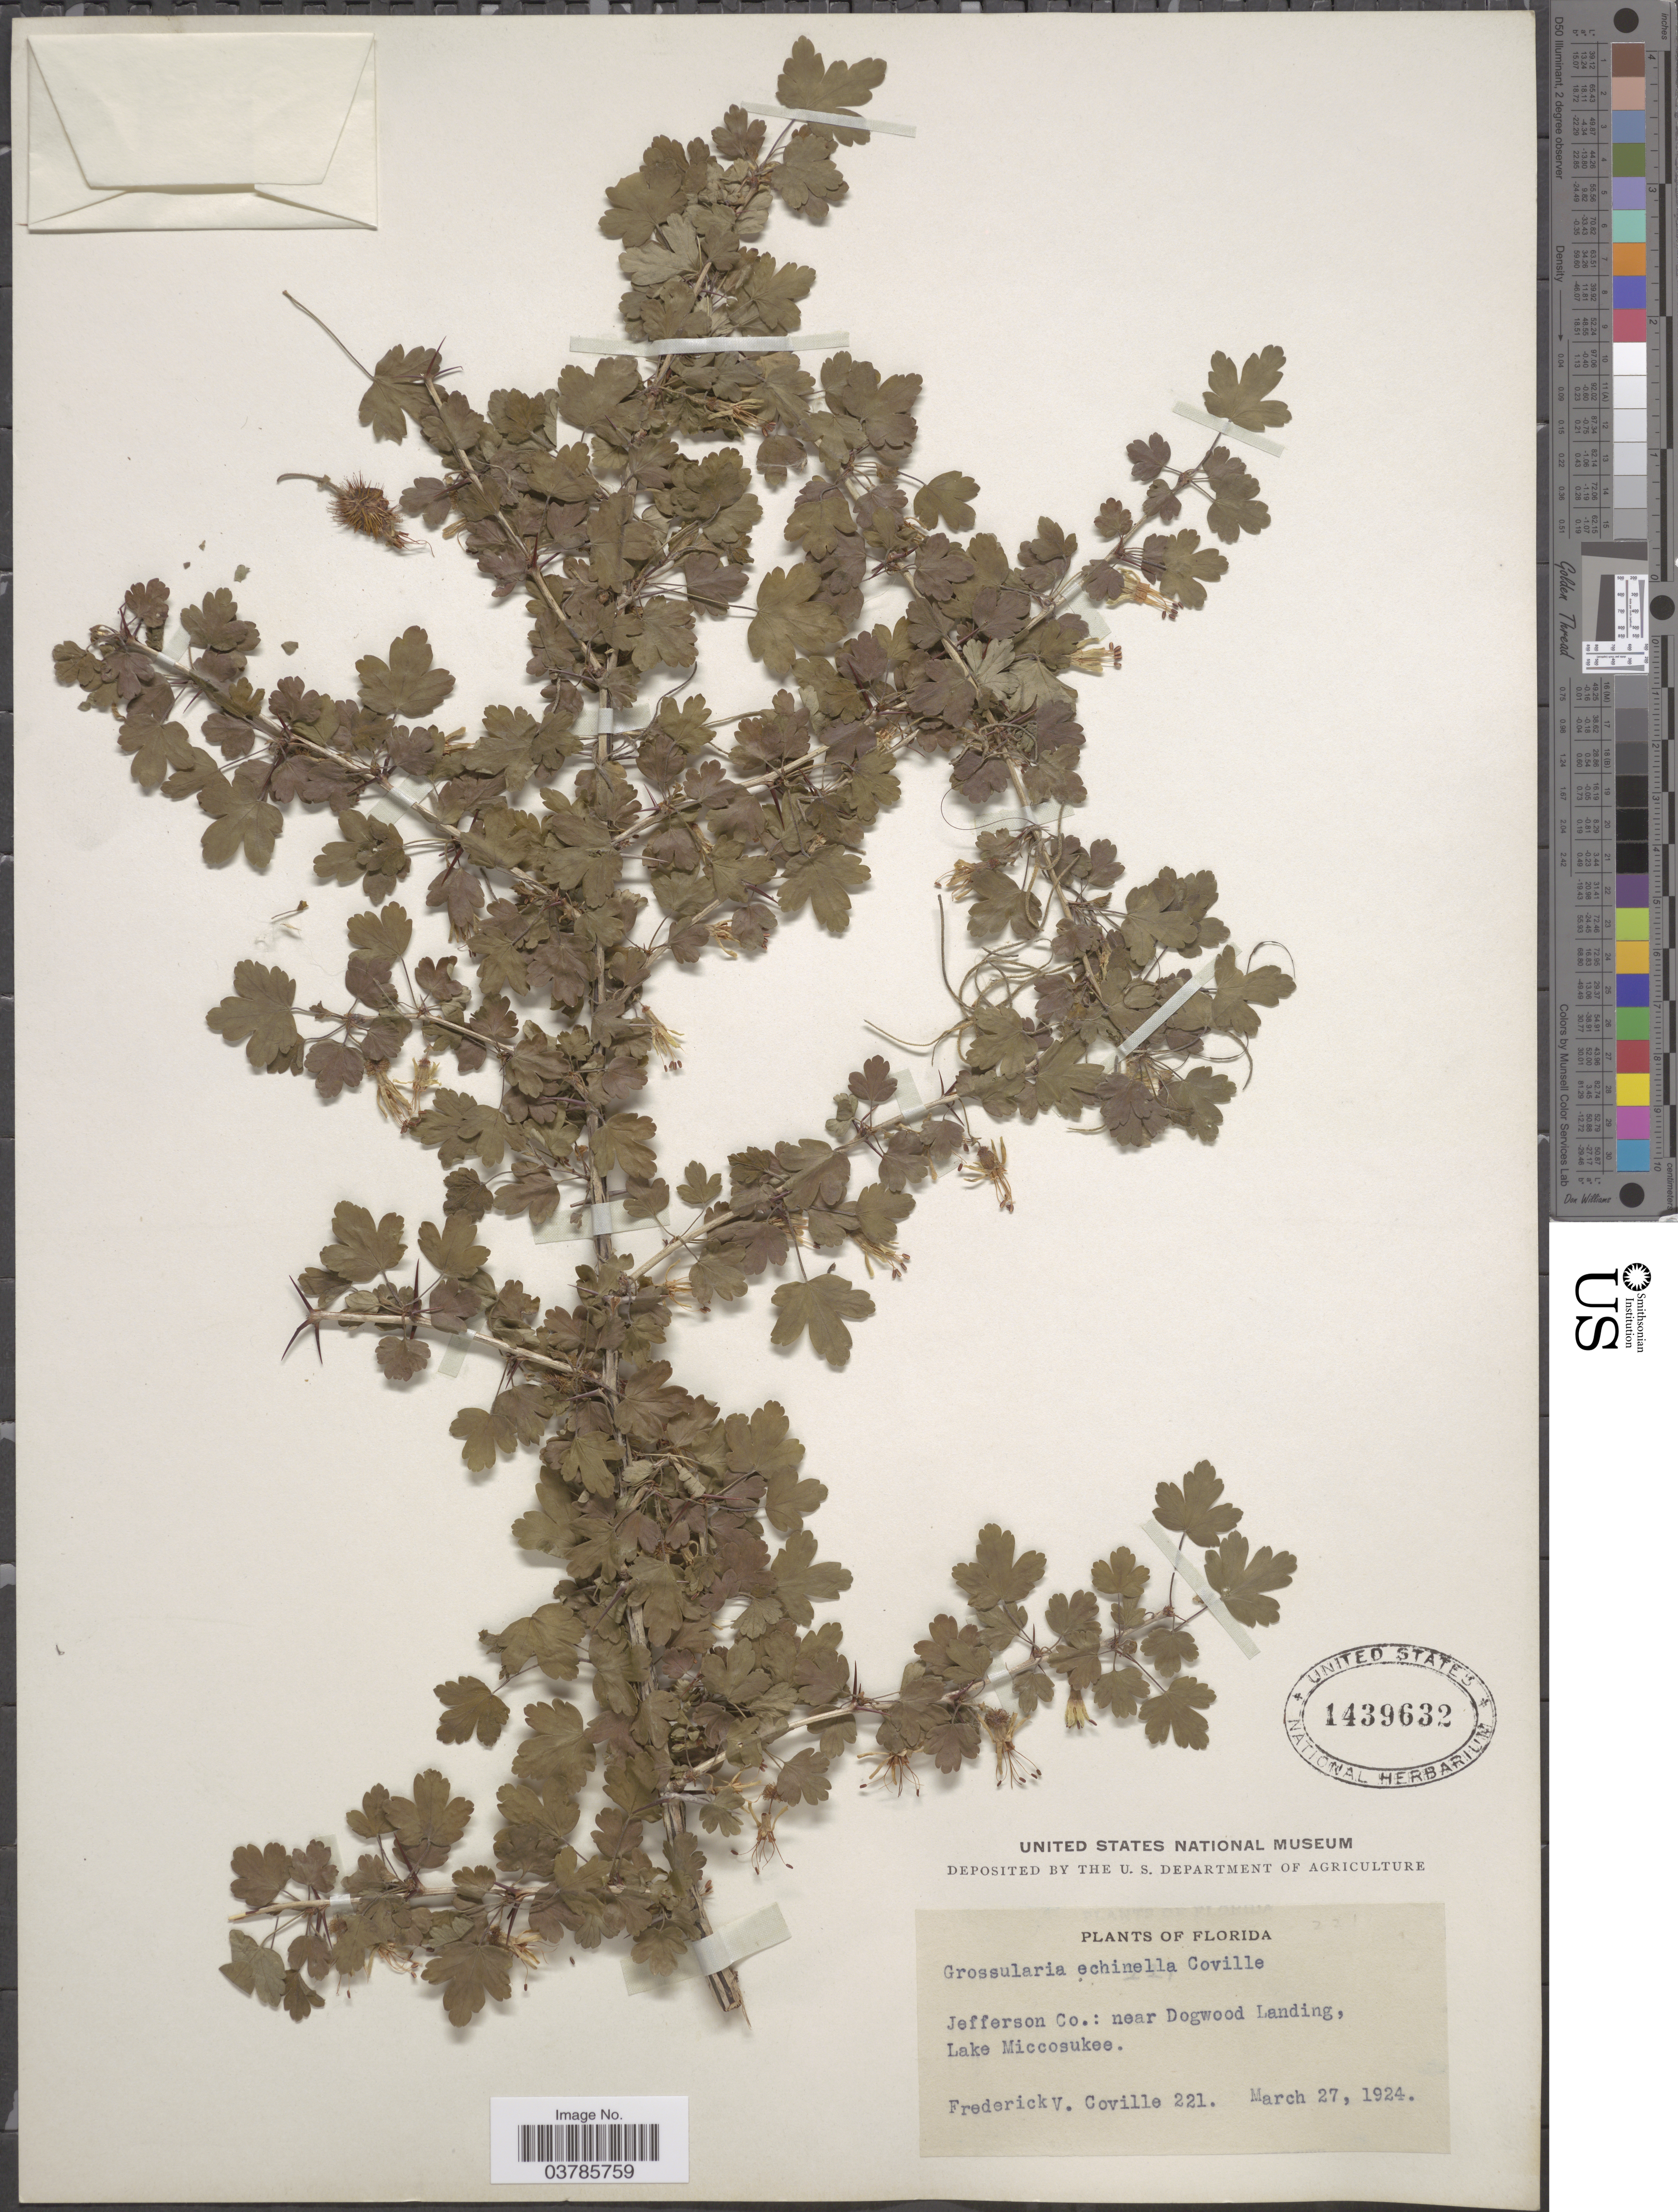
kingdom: Plantae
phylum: Tracheophyta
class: Magnoliopsida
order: Saxifragales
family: Grossulariaceae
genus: Ribes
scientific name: Ribes echinellum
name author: (Coville) Rehder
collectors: F. V. Coville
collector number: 221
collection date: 1924-03-27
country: United States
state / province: Florida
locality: Jefferson Co: near Dogwood Landing, Lake Miccosukee.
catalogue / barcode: US 1439632